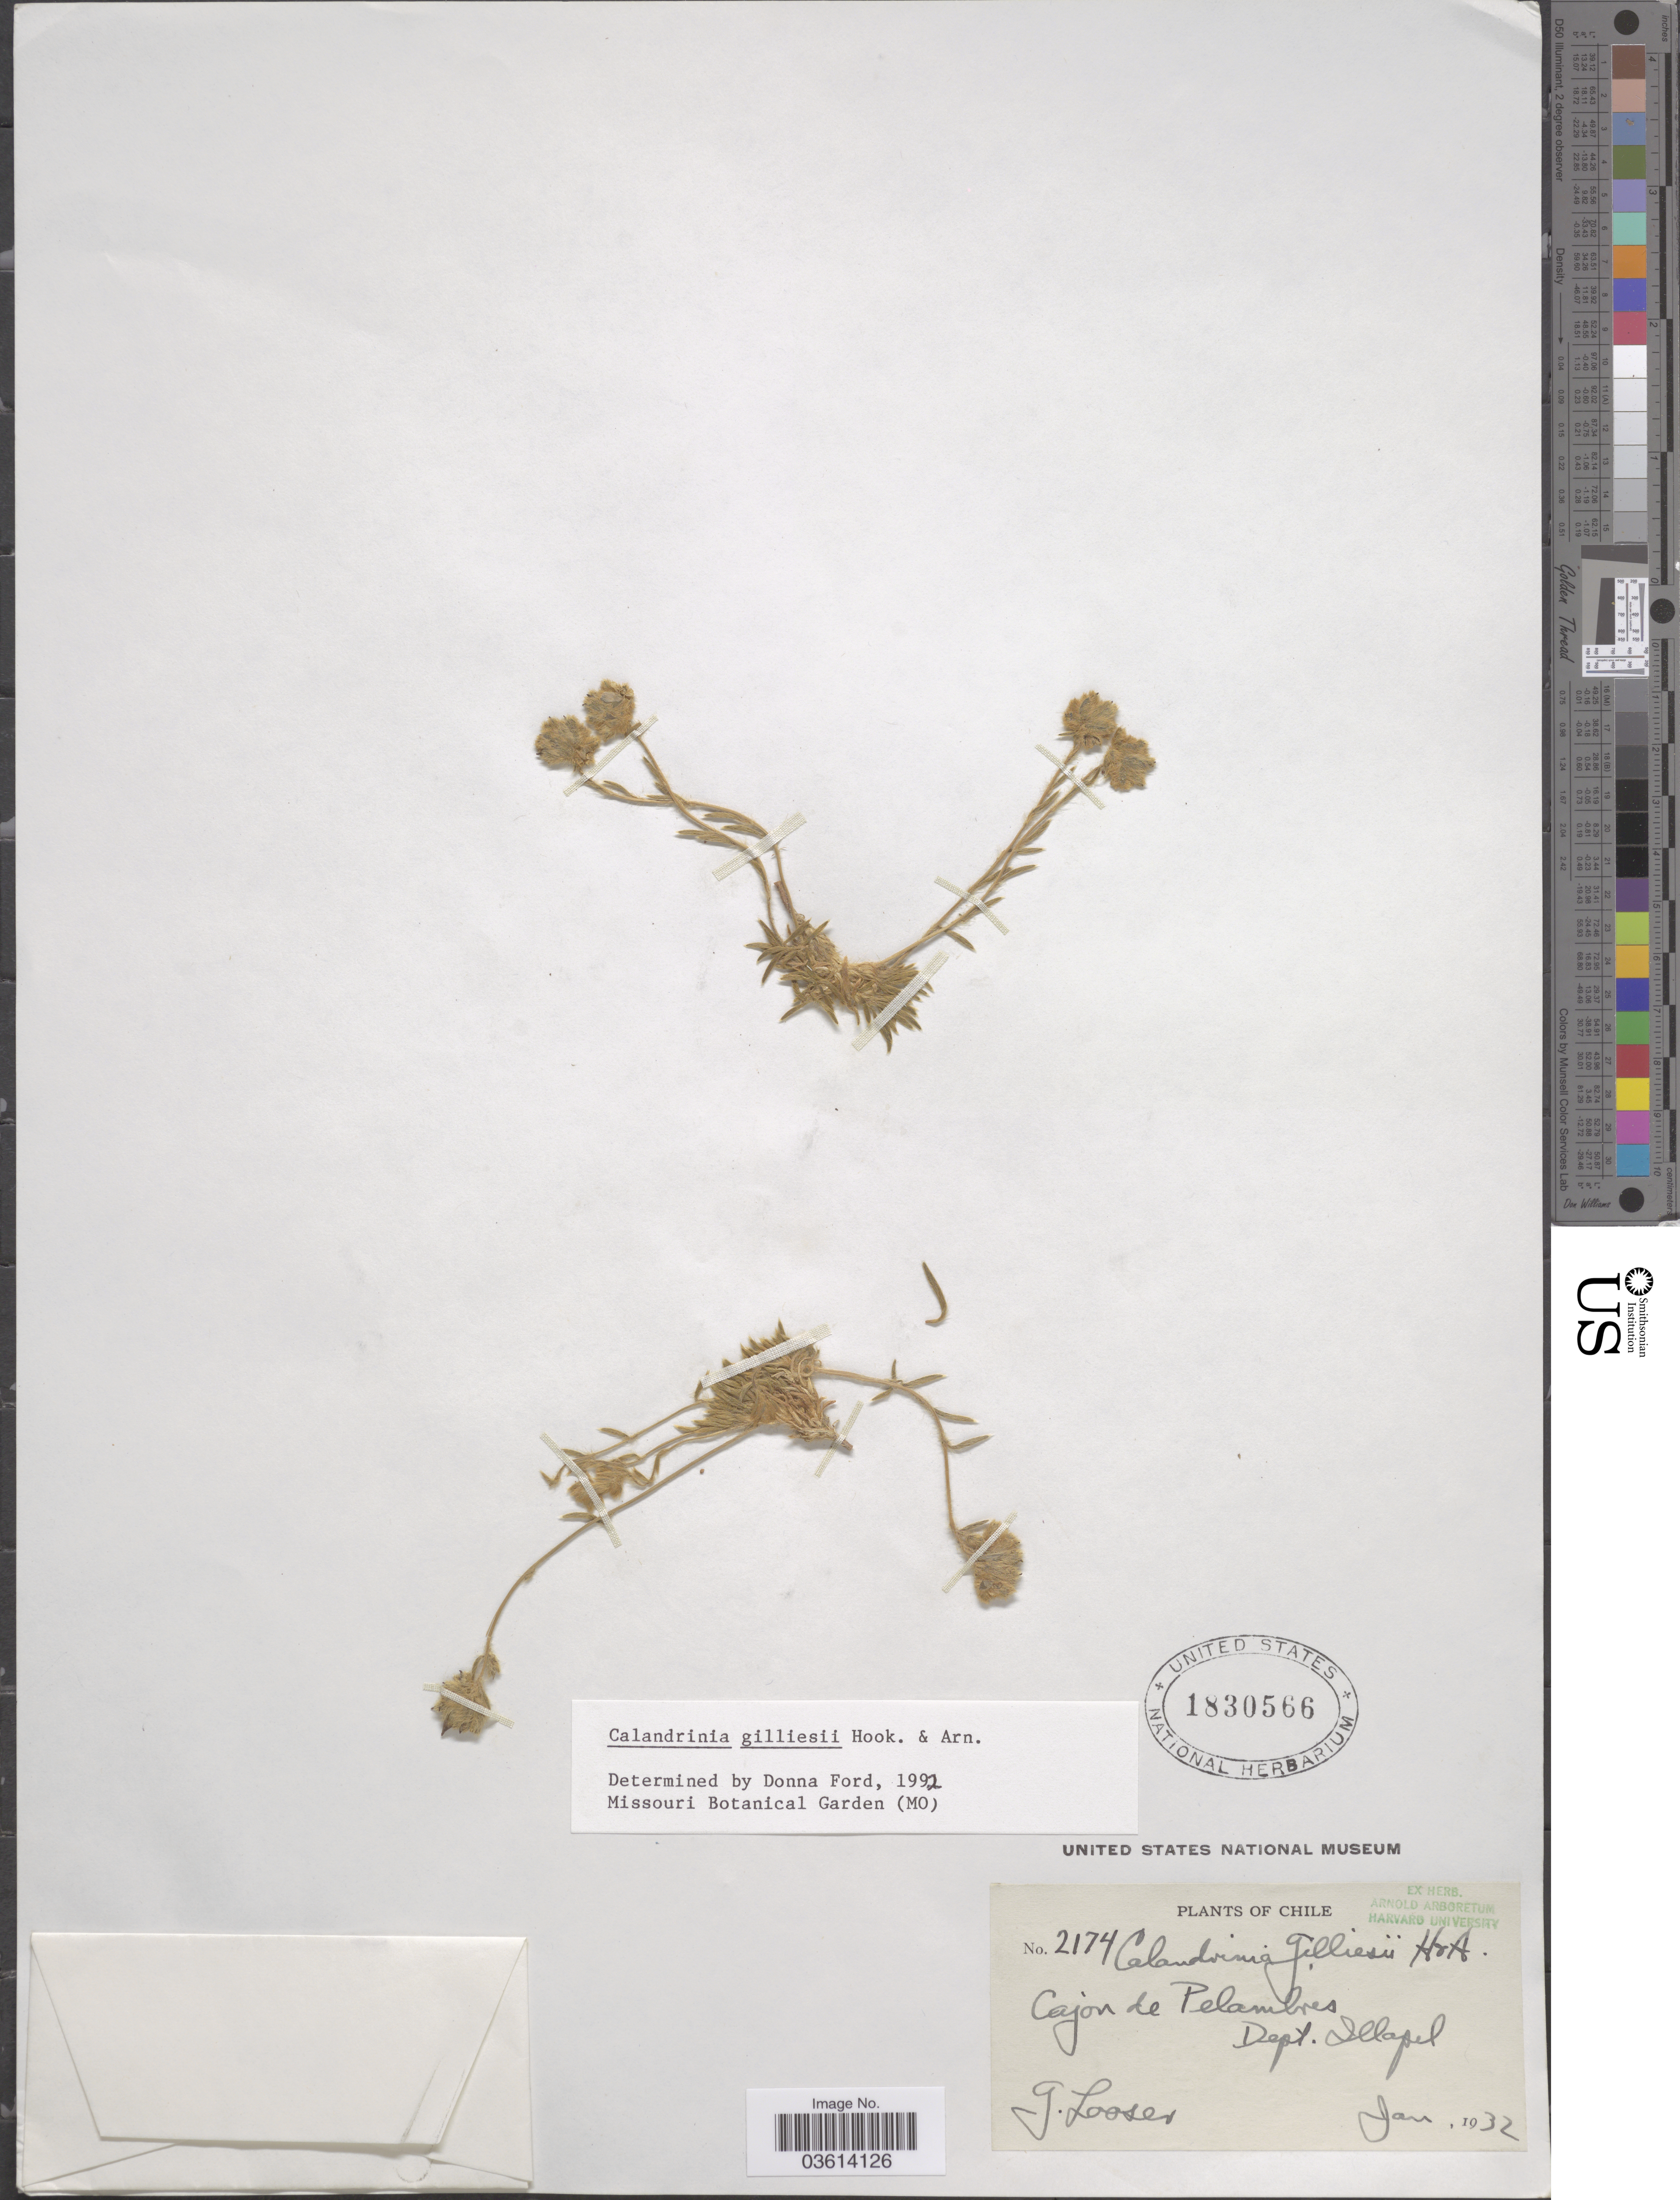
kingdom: Plantae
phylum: Tracheophyta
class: Magnoliopsida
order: Caryophyllales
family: Montiaceae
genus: Montiopsis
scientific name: Montiopsis gilliesii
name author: (Hook. & Arn.) D.I. Ford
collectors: G. Looser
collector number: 2174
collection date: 1932-01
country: Chile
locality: Cajon de Pelambres. Dept. Illapel.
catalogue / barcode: US 1830566